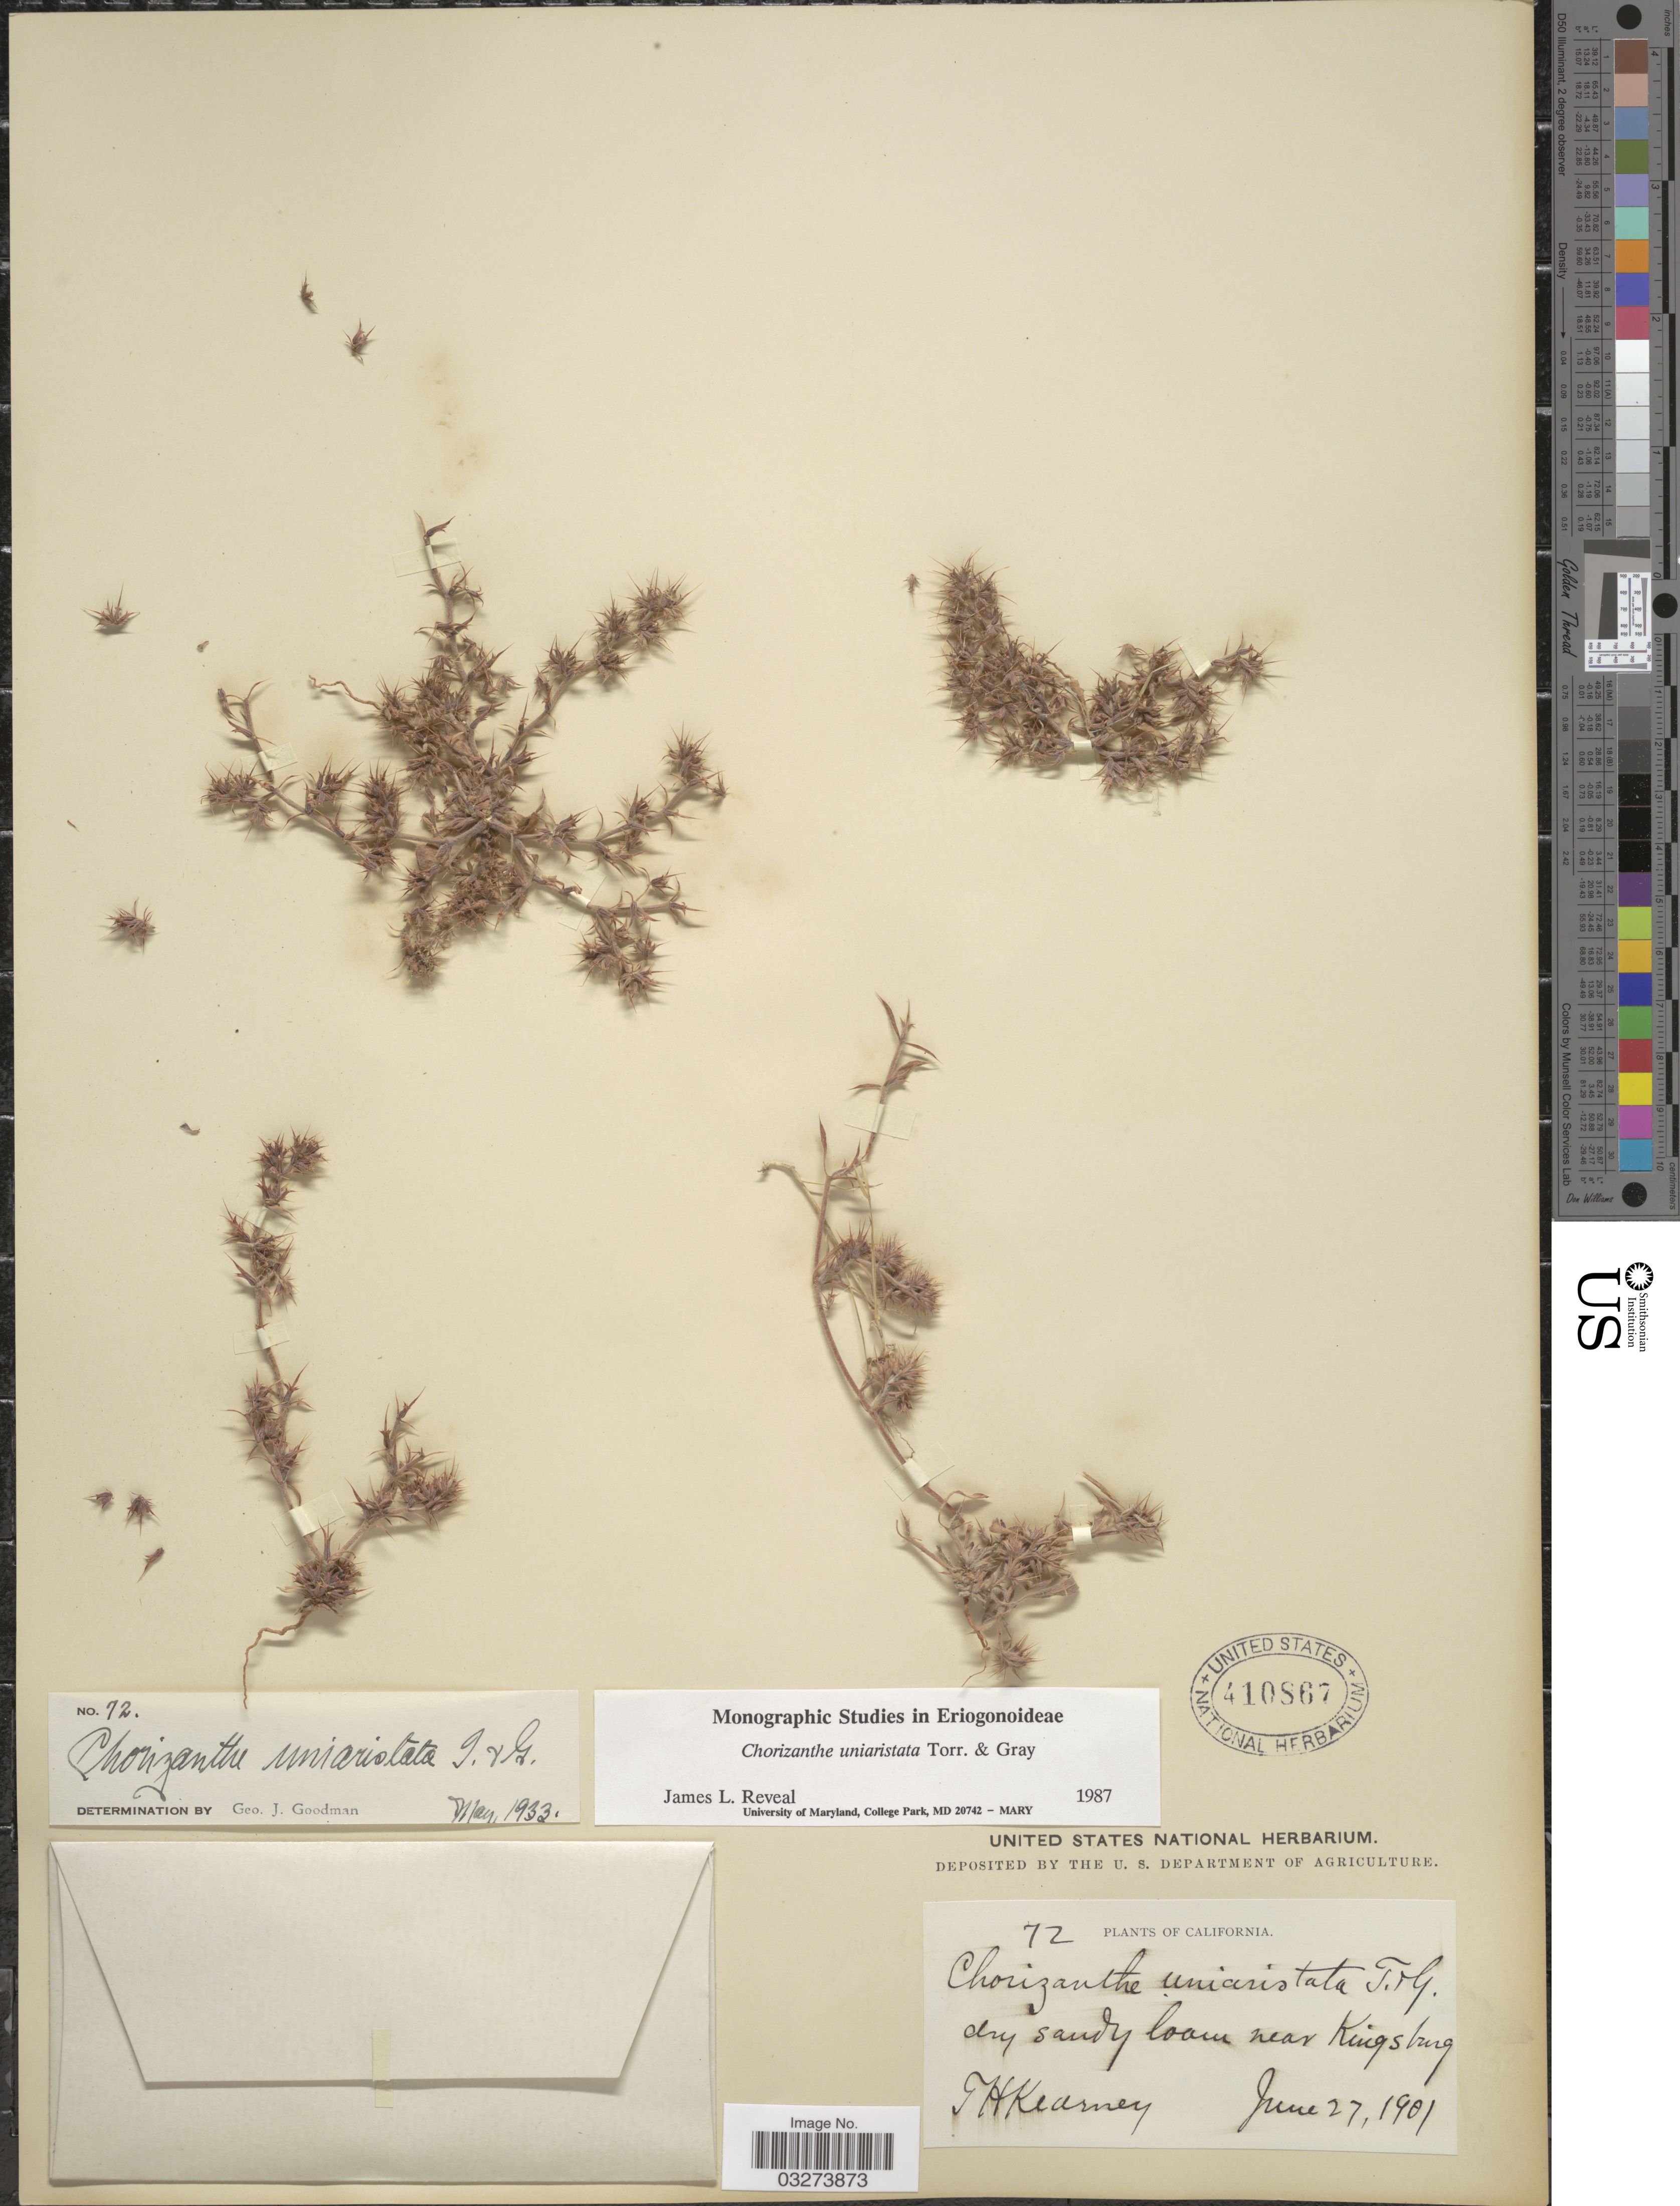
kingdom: Plantae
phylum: Tracheophyta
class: Magnoliopsida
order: Caryophyllales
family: Polygonaceae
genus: Chorizanthe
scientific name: Chorizanthe uniaristata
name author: Torr. & A. Gray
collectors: T. H. Kearney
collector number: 72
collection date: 1901-06-27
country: United States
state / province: California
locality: Dry sandy loam near Kingsburg.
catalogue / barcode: US 410867